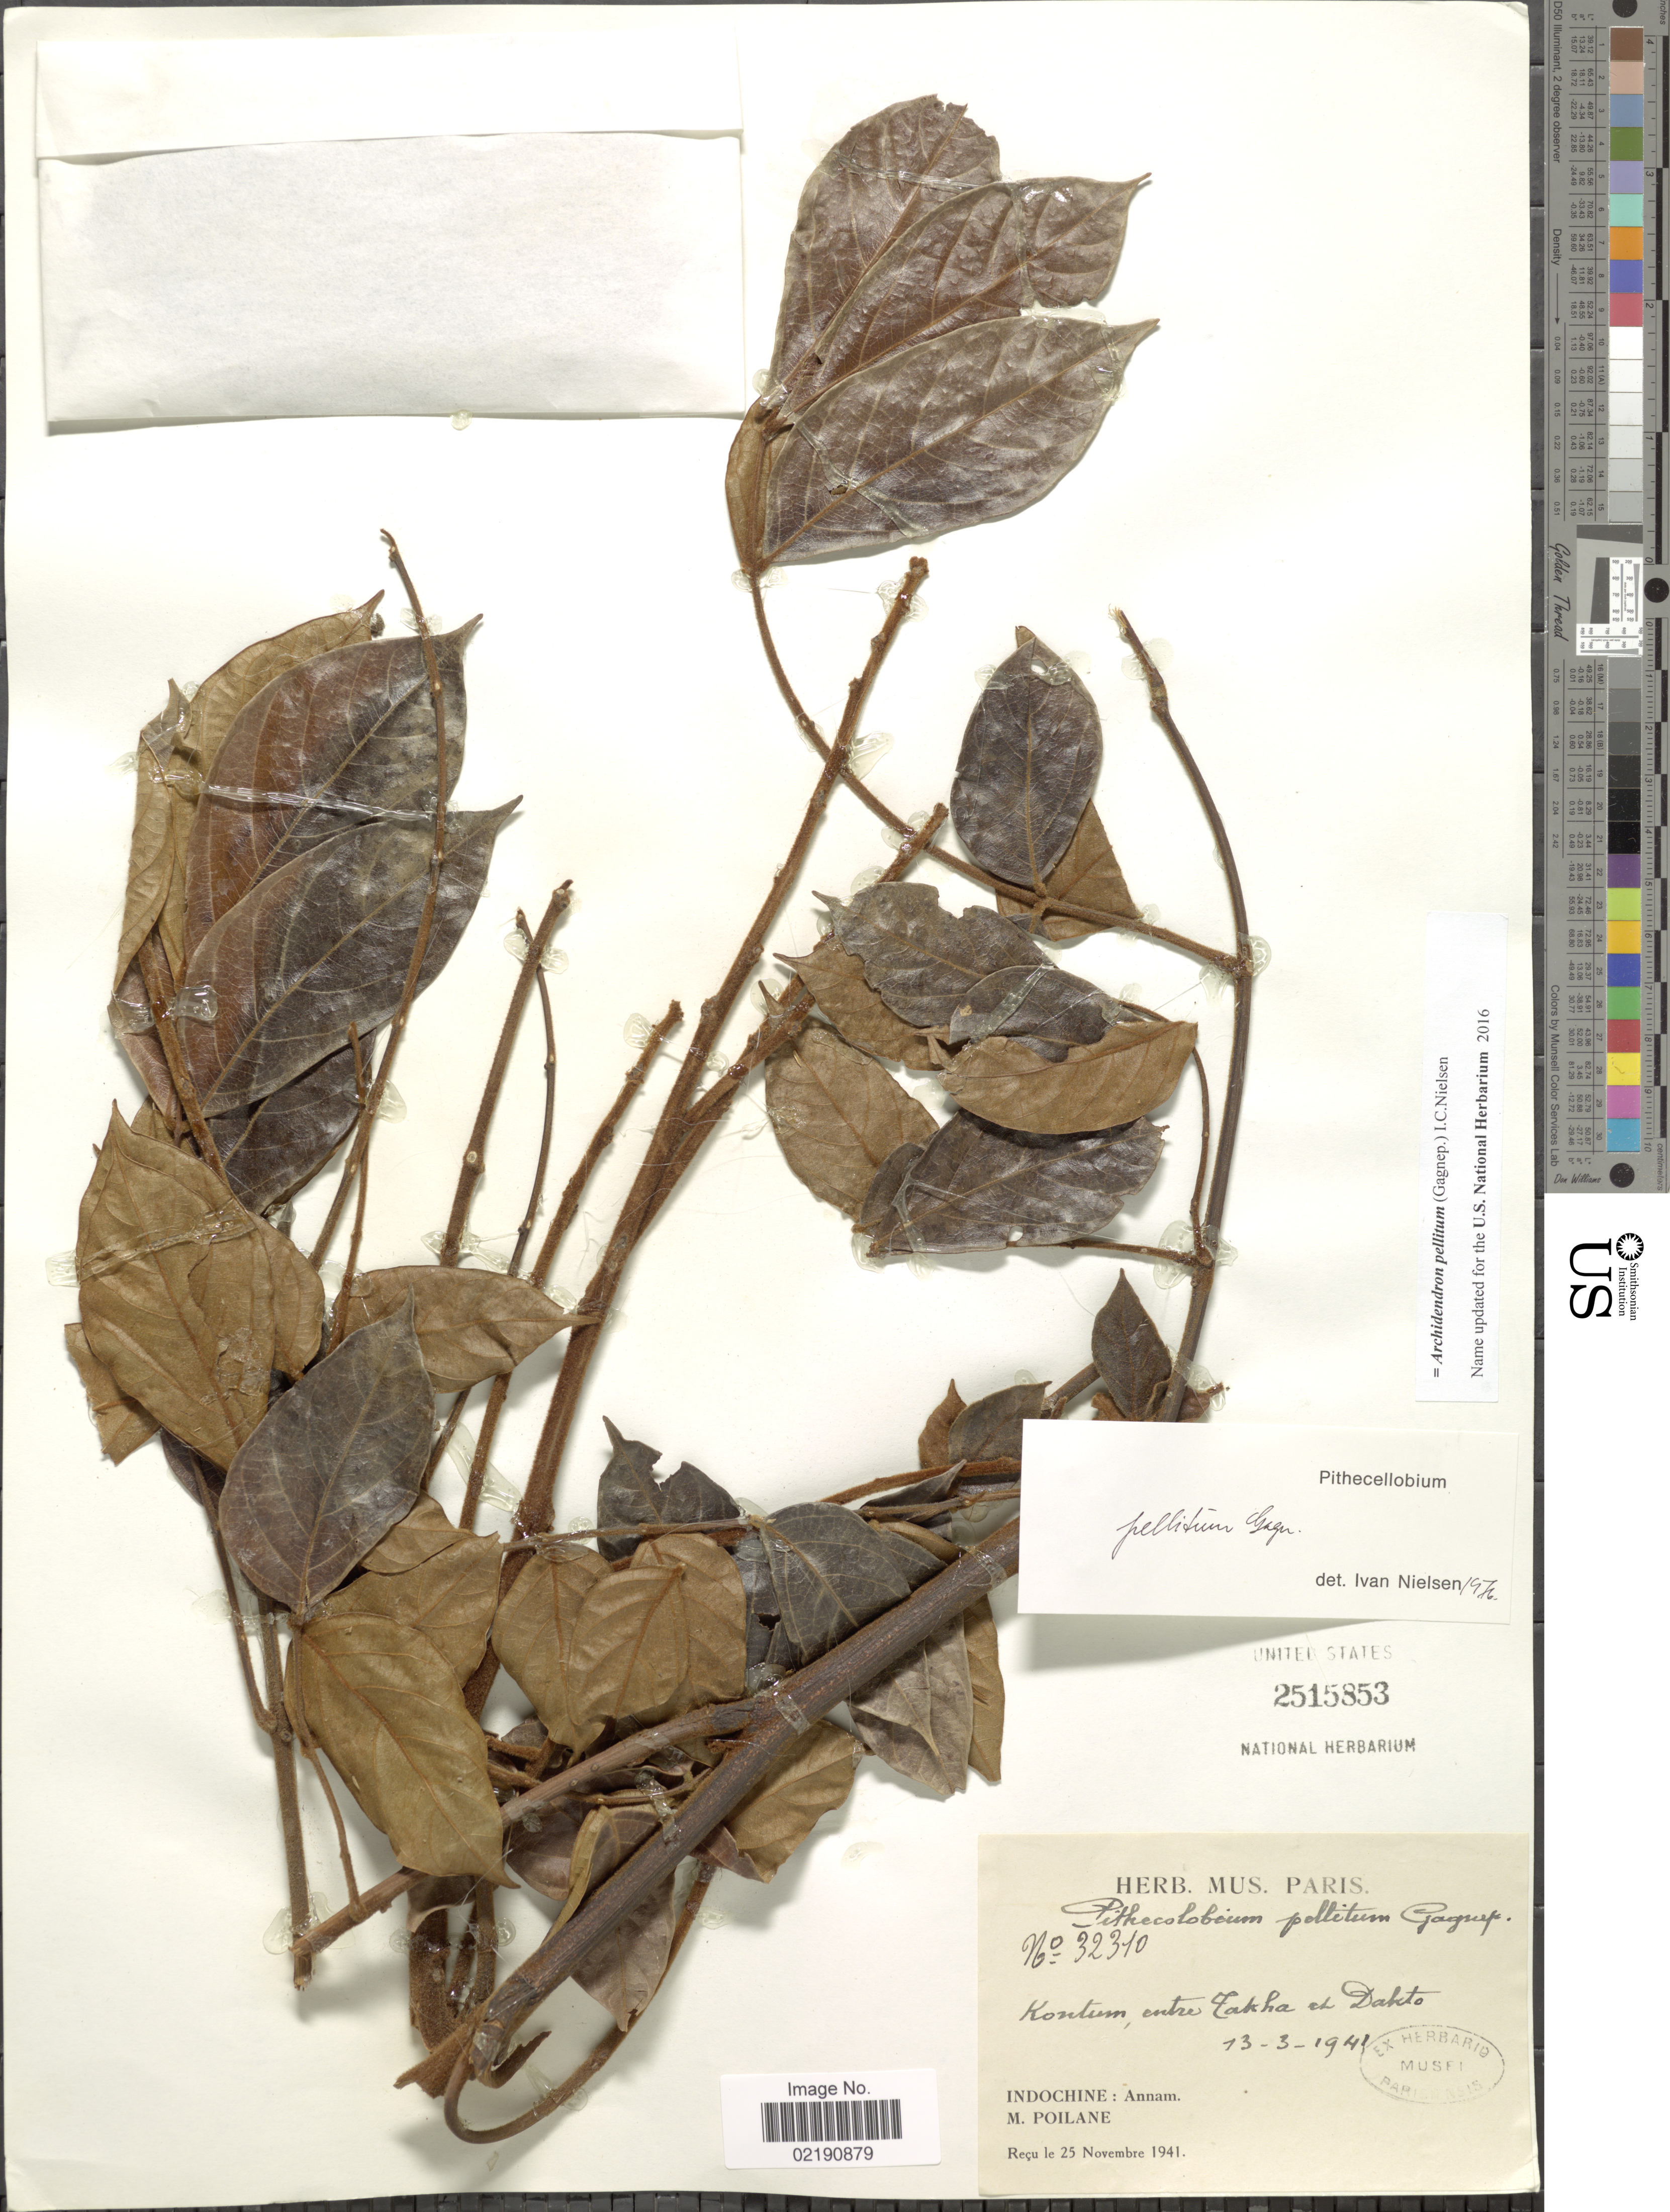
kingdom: Plantae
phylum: Tracheophyta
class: Magnoliopsida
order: Fabales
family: Fabaceae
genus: Archidendron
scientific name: Archidendron pellitum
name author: (Gagnep.) I.C. Nielsen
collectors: M. Poilane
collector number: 32310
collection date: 1941-11-25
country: Vietnam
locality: Kontum, entre Takha et Dakto, Indochine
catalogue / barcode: US 2515853